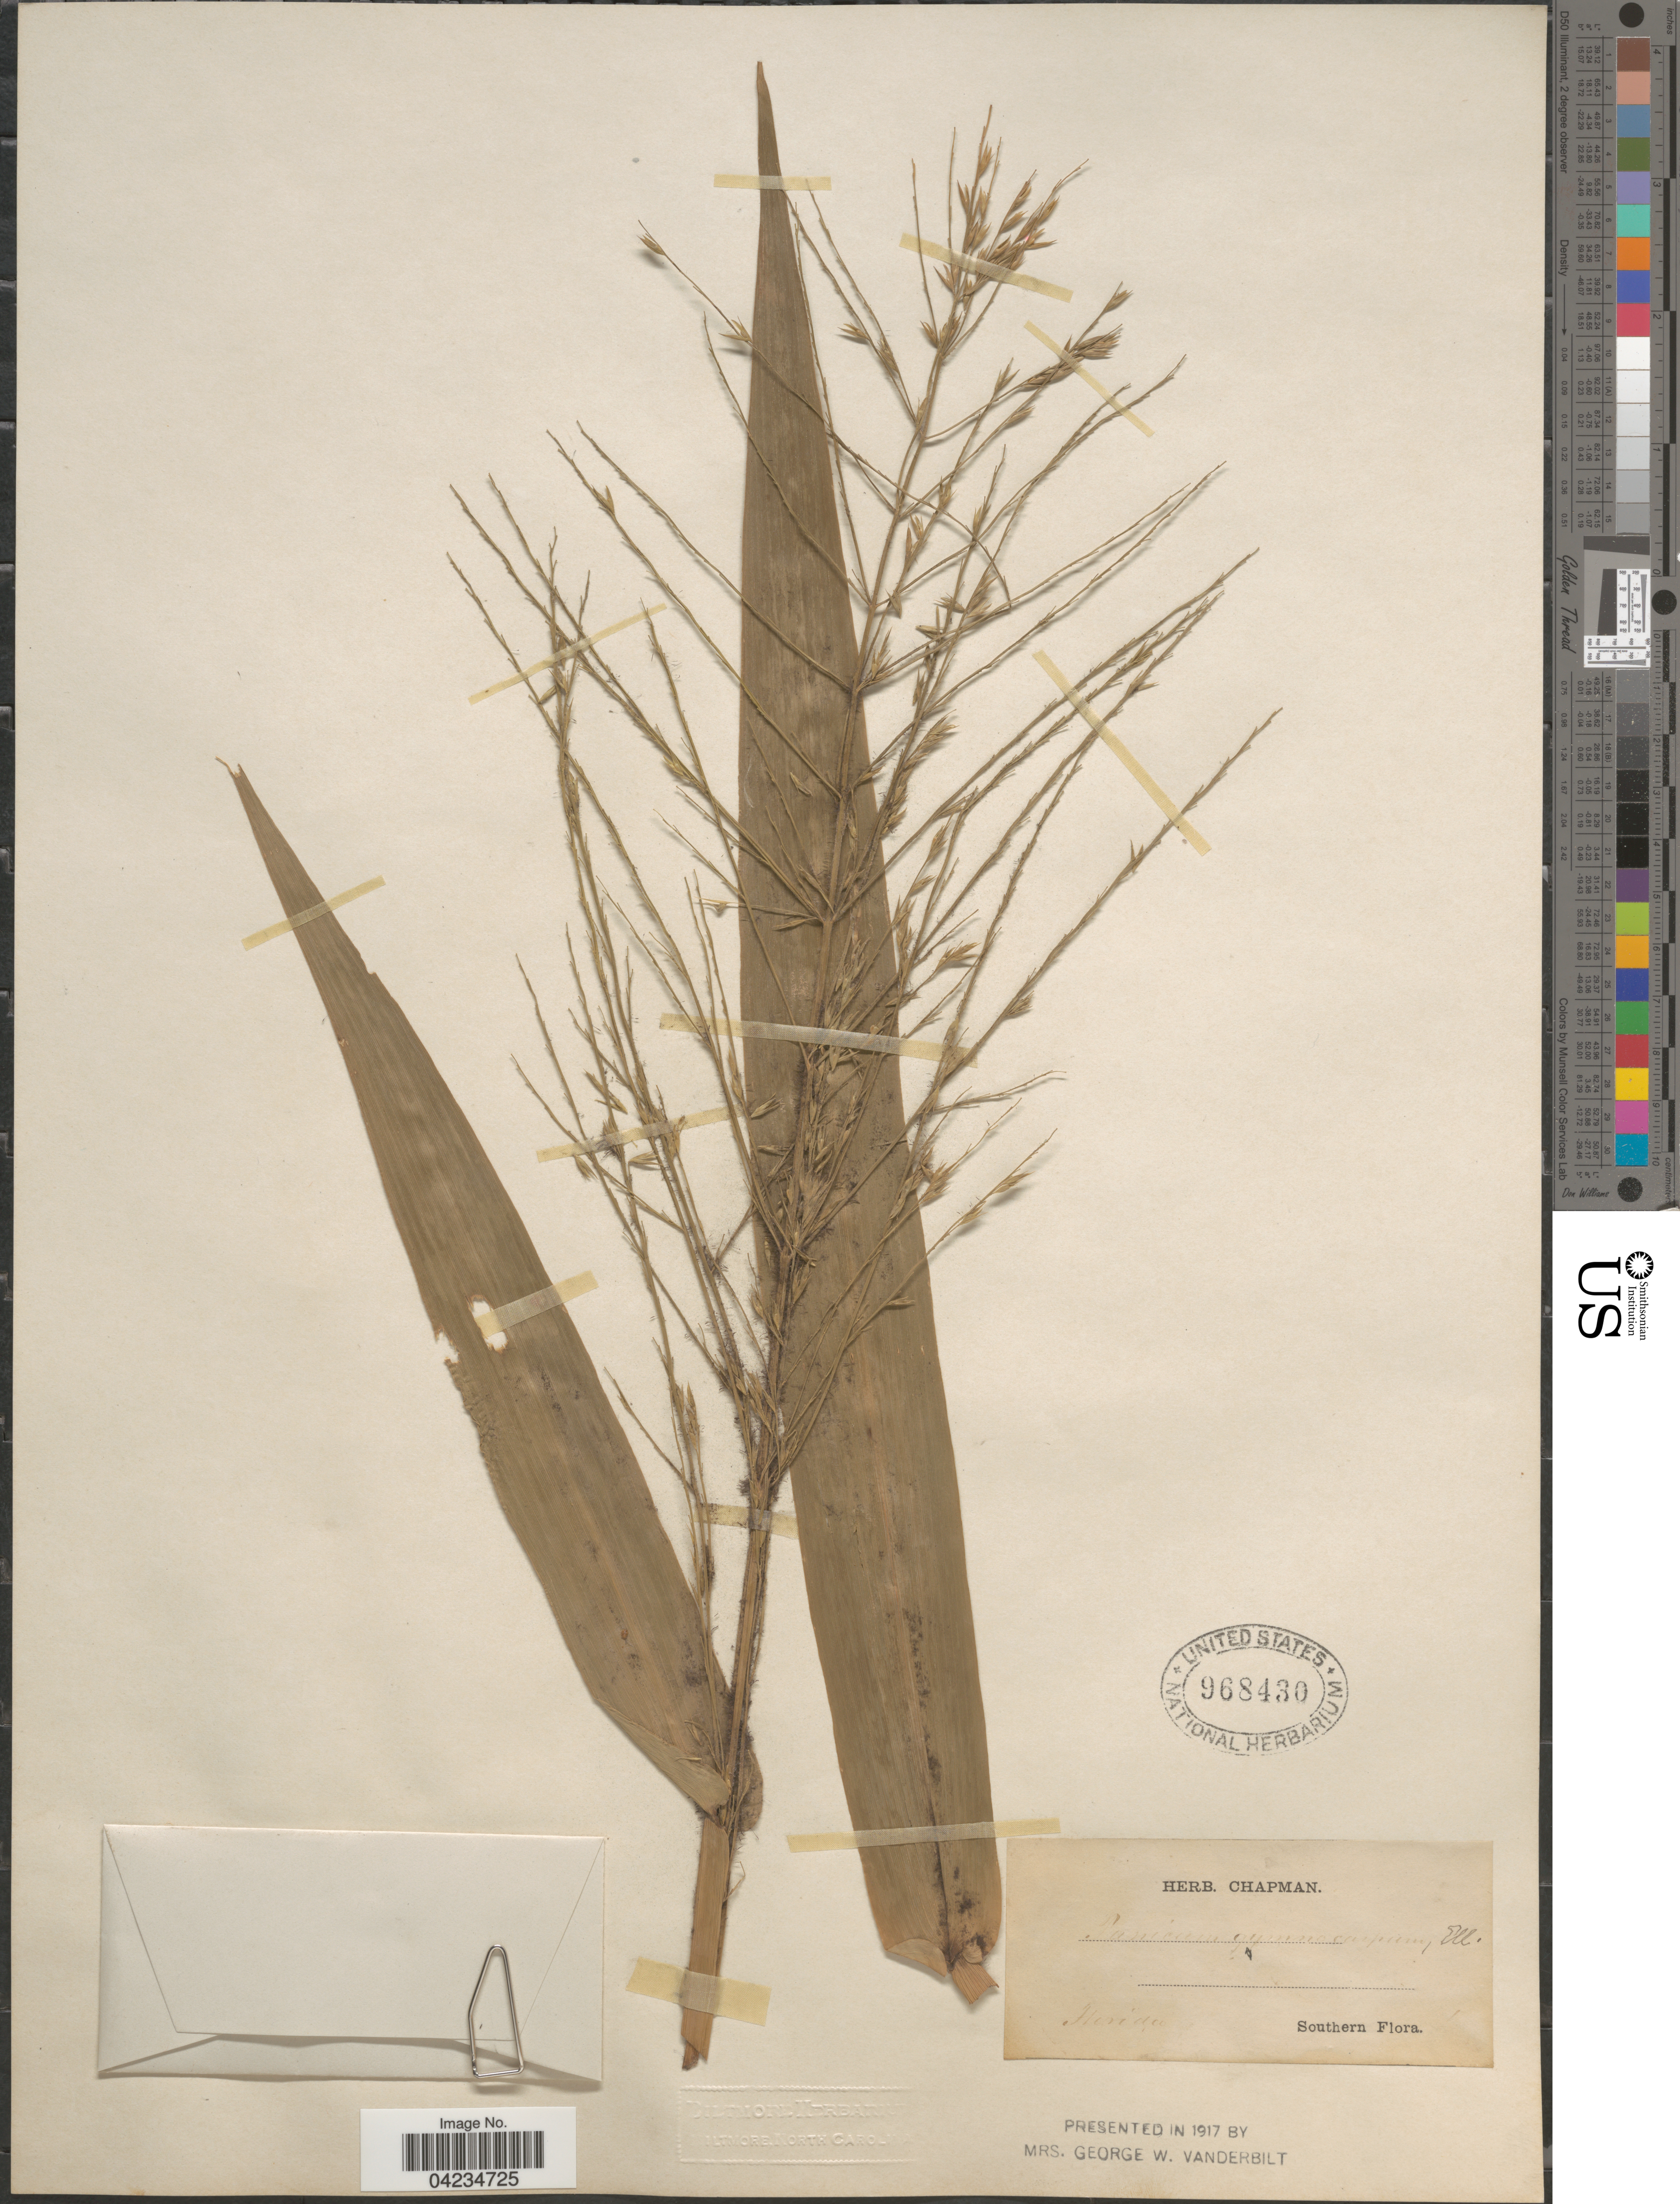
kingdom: Plantae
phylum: Tracheophyta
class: Liliopsida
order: Poales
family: Poaceae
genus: Phanopyrum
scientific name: Phanopyrum gymnocarpon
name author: (Elliott) Nash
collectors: ex herb. Chapman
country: United States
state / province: Florida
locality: Southern.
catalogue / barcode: US 968430